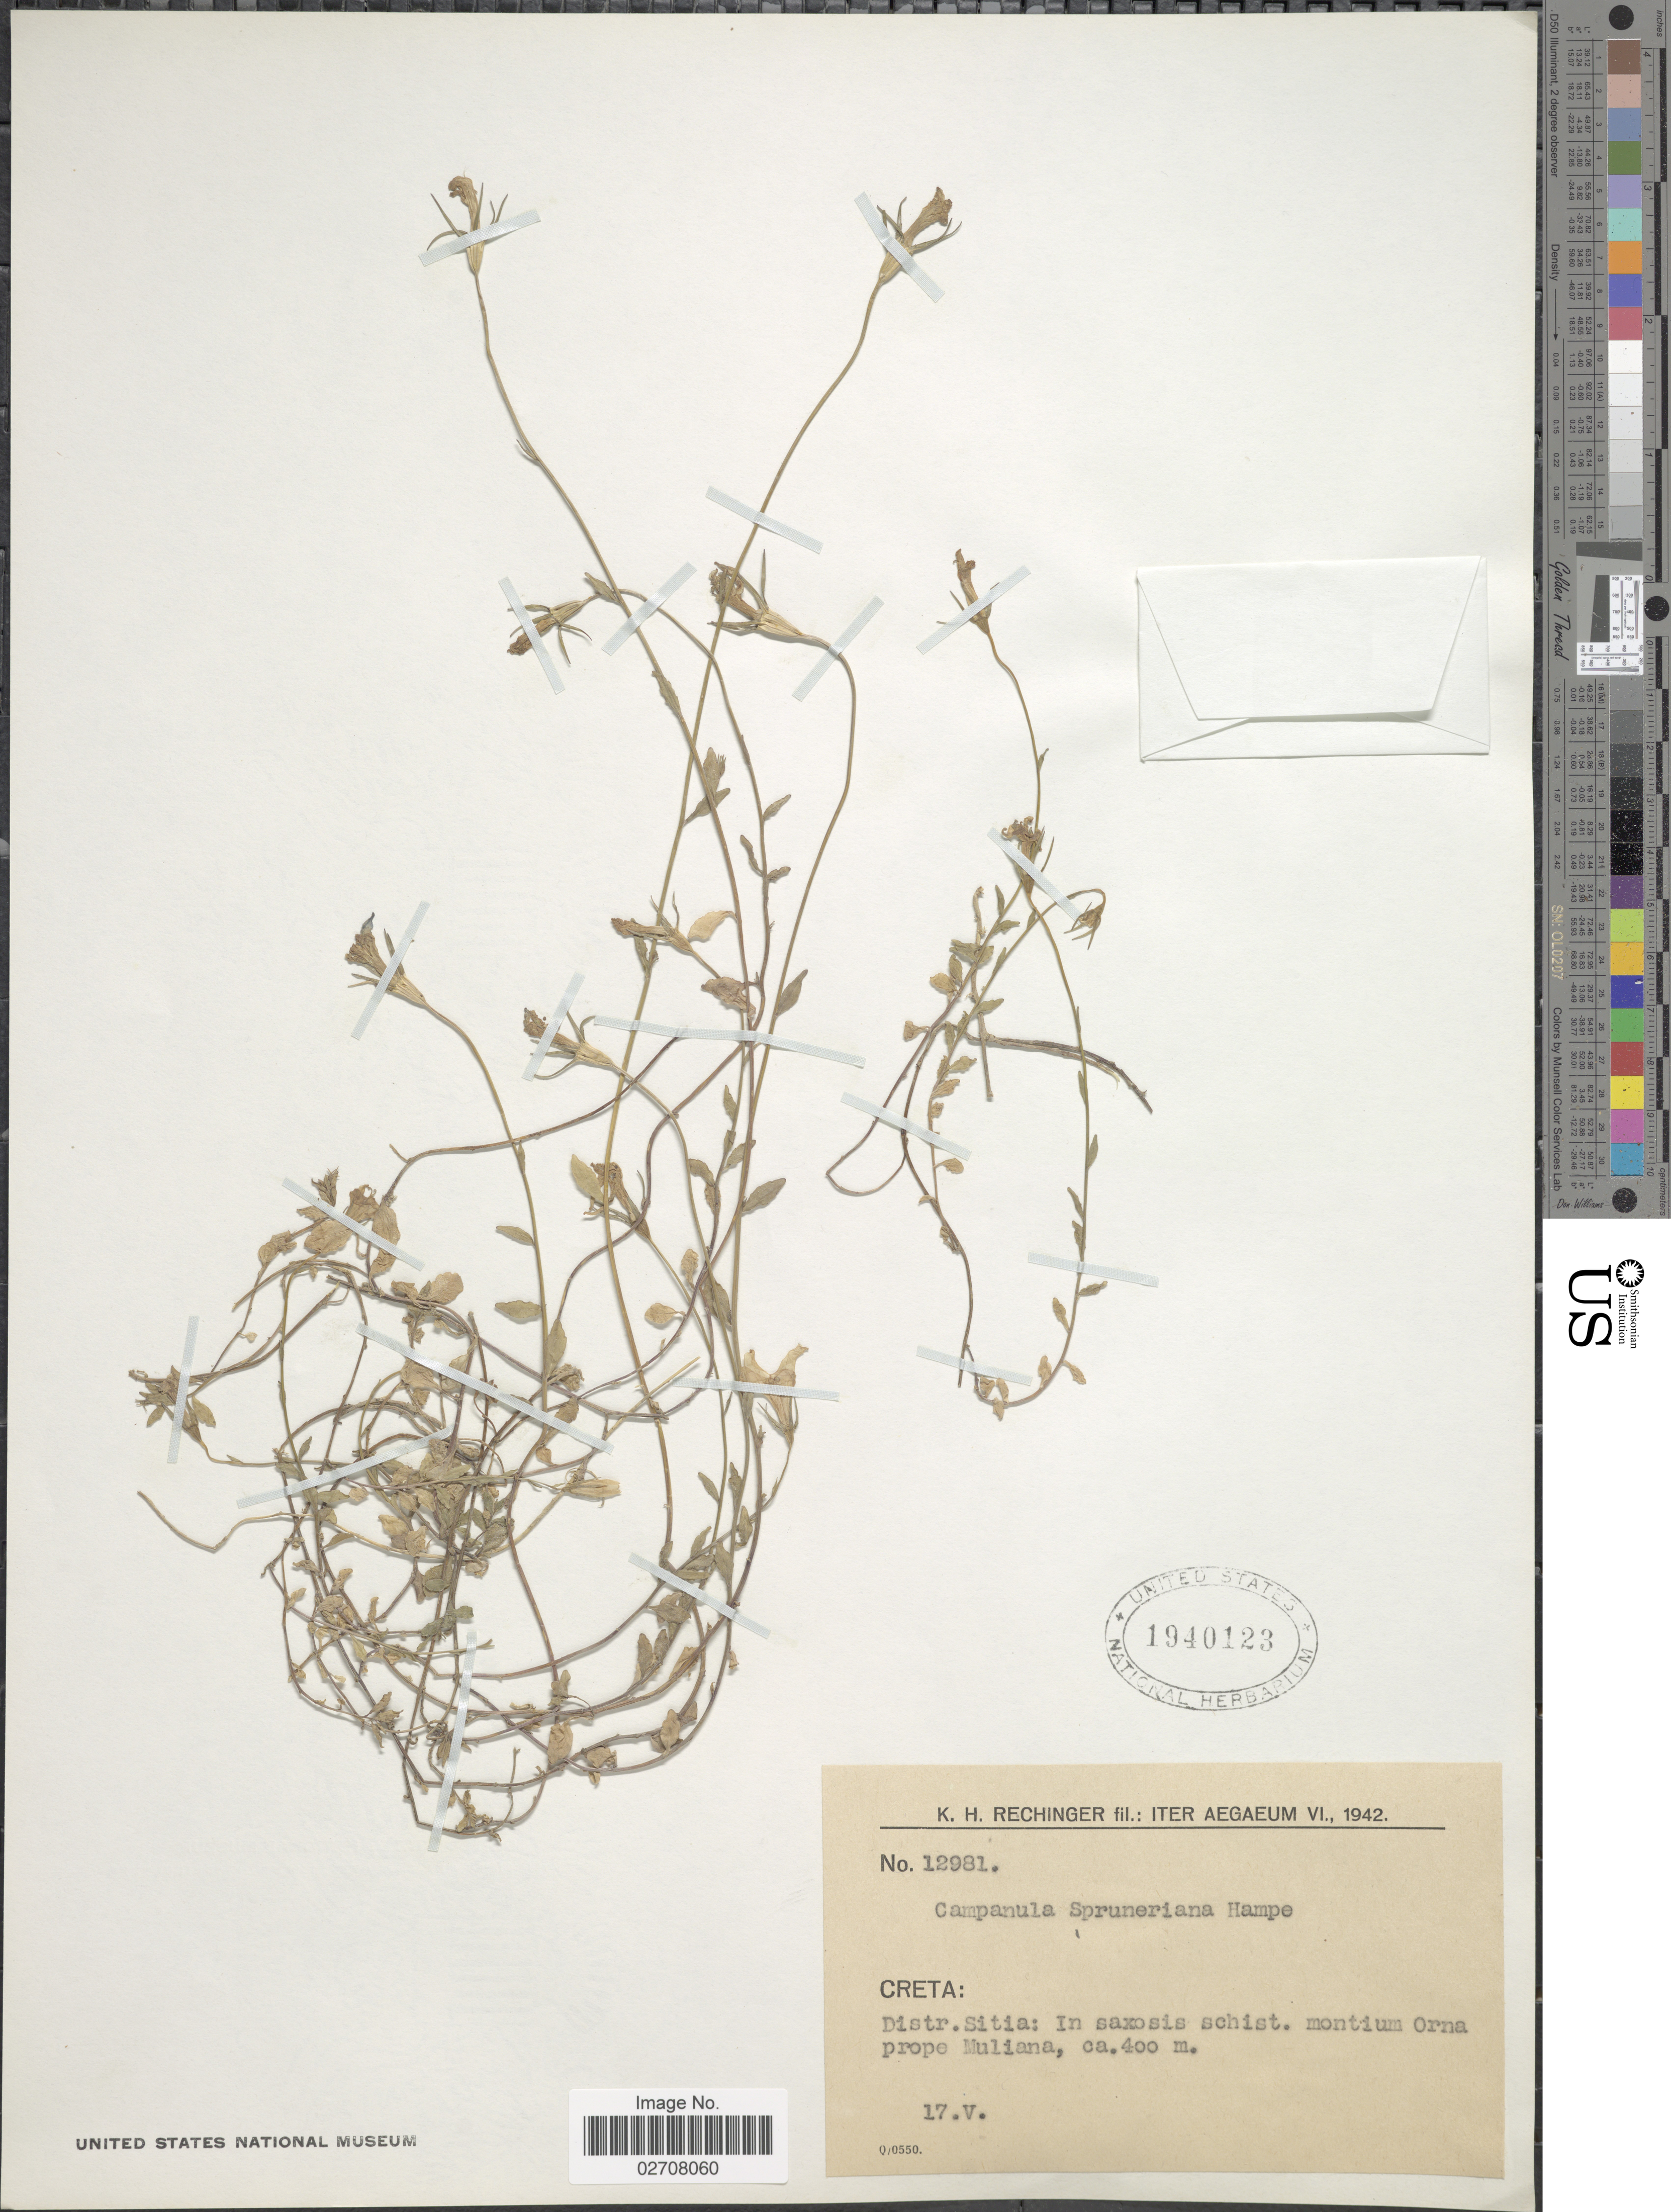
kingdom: Plantae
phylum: Tracheophyta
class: Magnoliopsida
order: Asterales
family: Campanulaceae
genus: Campanula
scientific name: Campanula spruneriana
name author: Hampe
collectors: K. H. Rechinger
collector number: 12981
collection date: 1942-05-17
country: Greece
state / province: Crete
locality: Aegaeum, Creta: Distr. Sitia: in saxosis schist. montium Orna prope Muliana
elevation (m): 400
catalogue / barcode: US 1940123